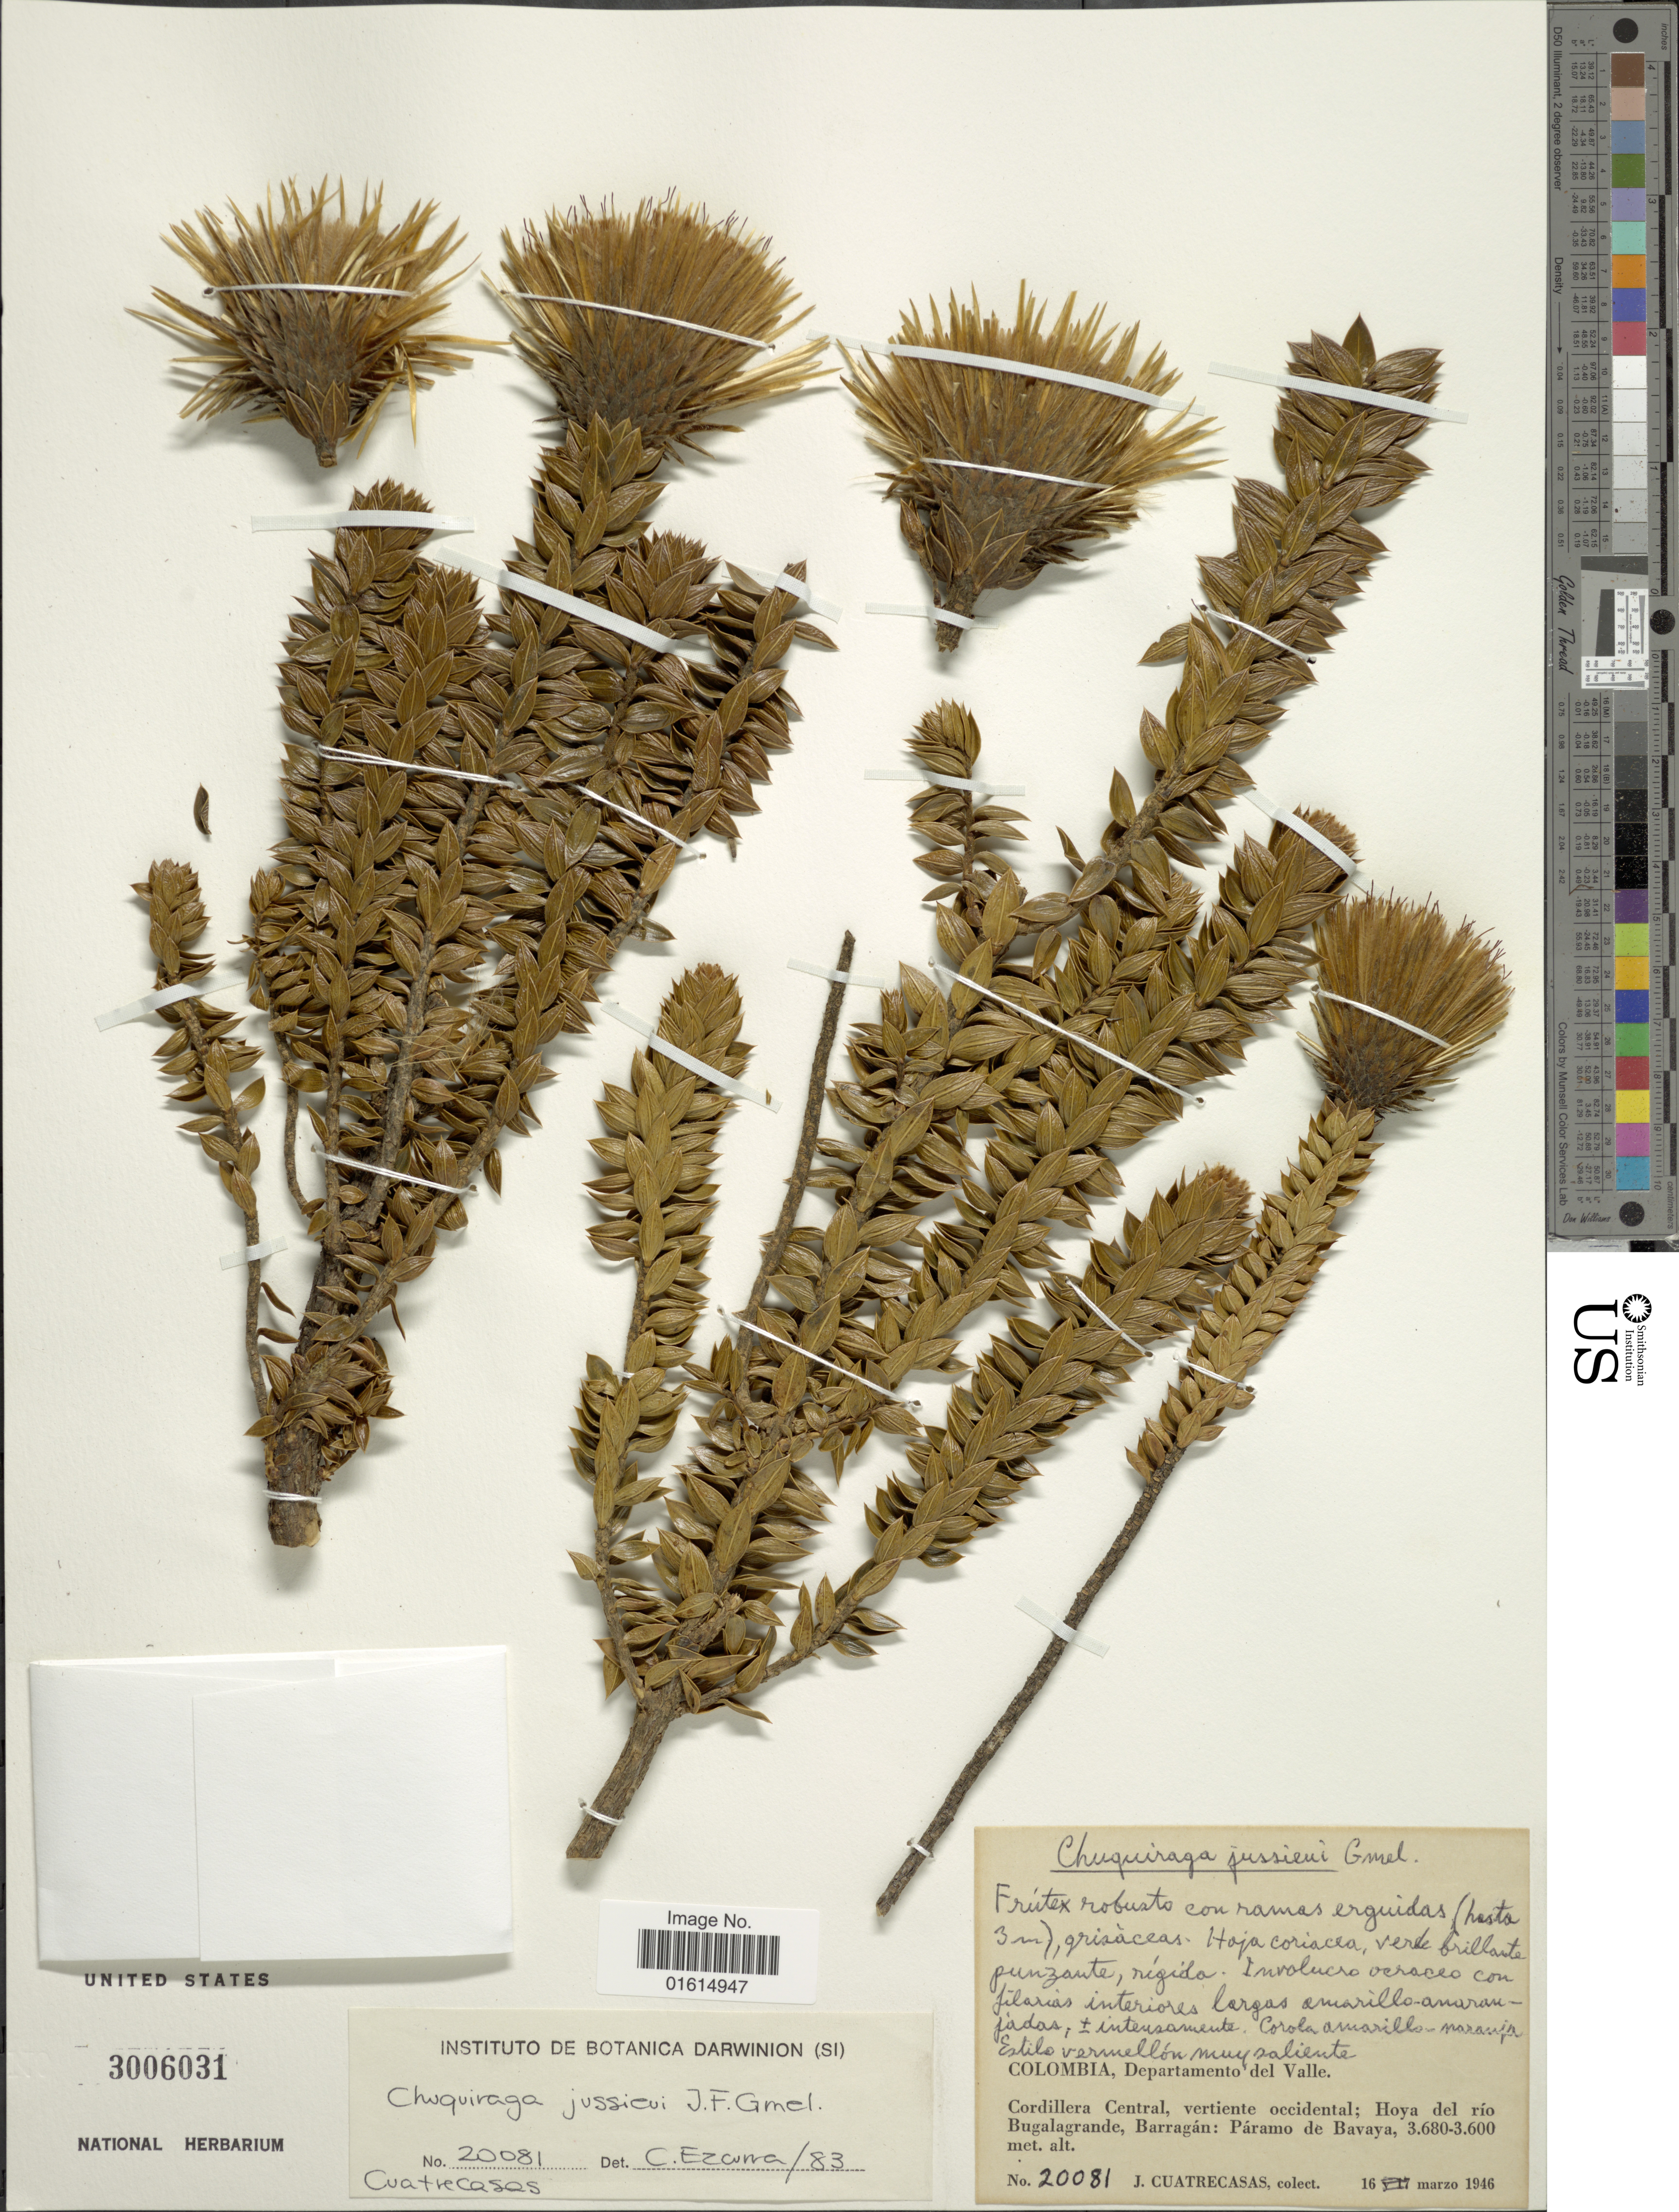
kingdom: Plantae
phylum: Tracheophyta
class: Magnoliopsida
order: Asterales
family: Asteraceae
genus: Chuquiraga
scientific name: Chuquiraga jussieui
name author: J.F. Gmel.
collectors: J. Cuatrecasas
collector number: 20081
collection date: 1946-03-16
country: Colombia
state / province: Valle del Cauca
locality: Departamento del Valle, Cordillera Central, vertiente occidental, Hoya del rio Bugalagrande, Barragan, Paramo de Bavaya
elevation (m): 3600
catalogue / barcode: US 3006031